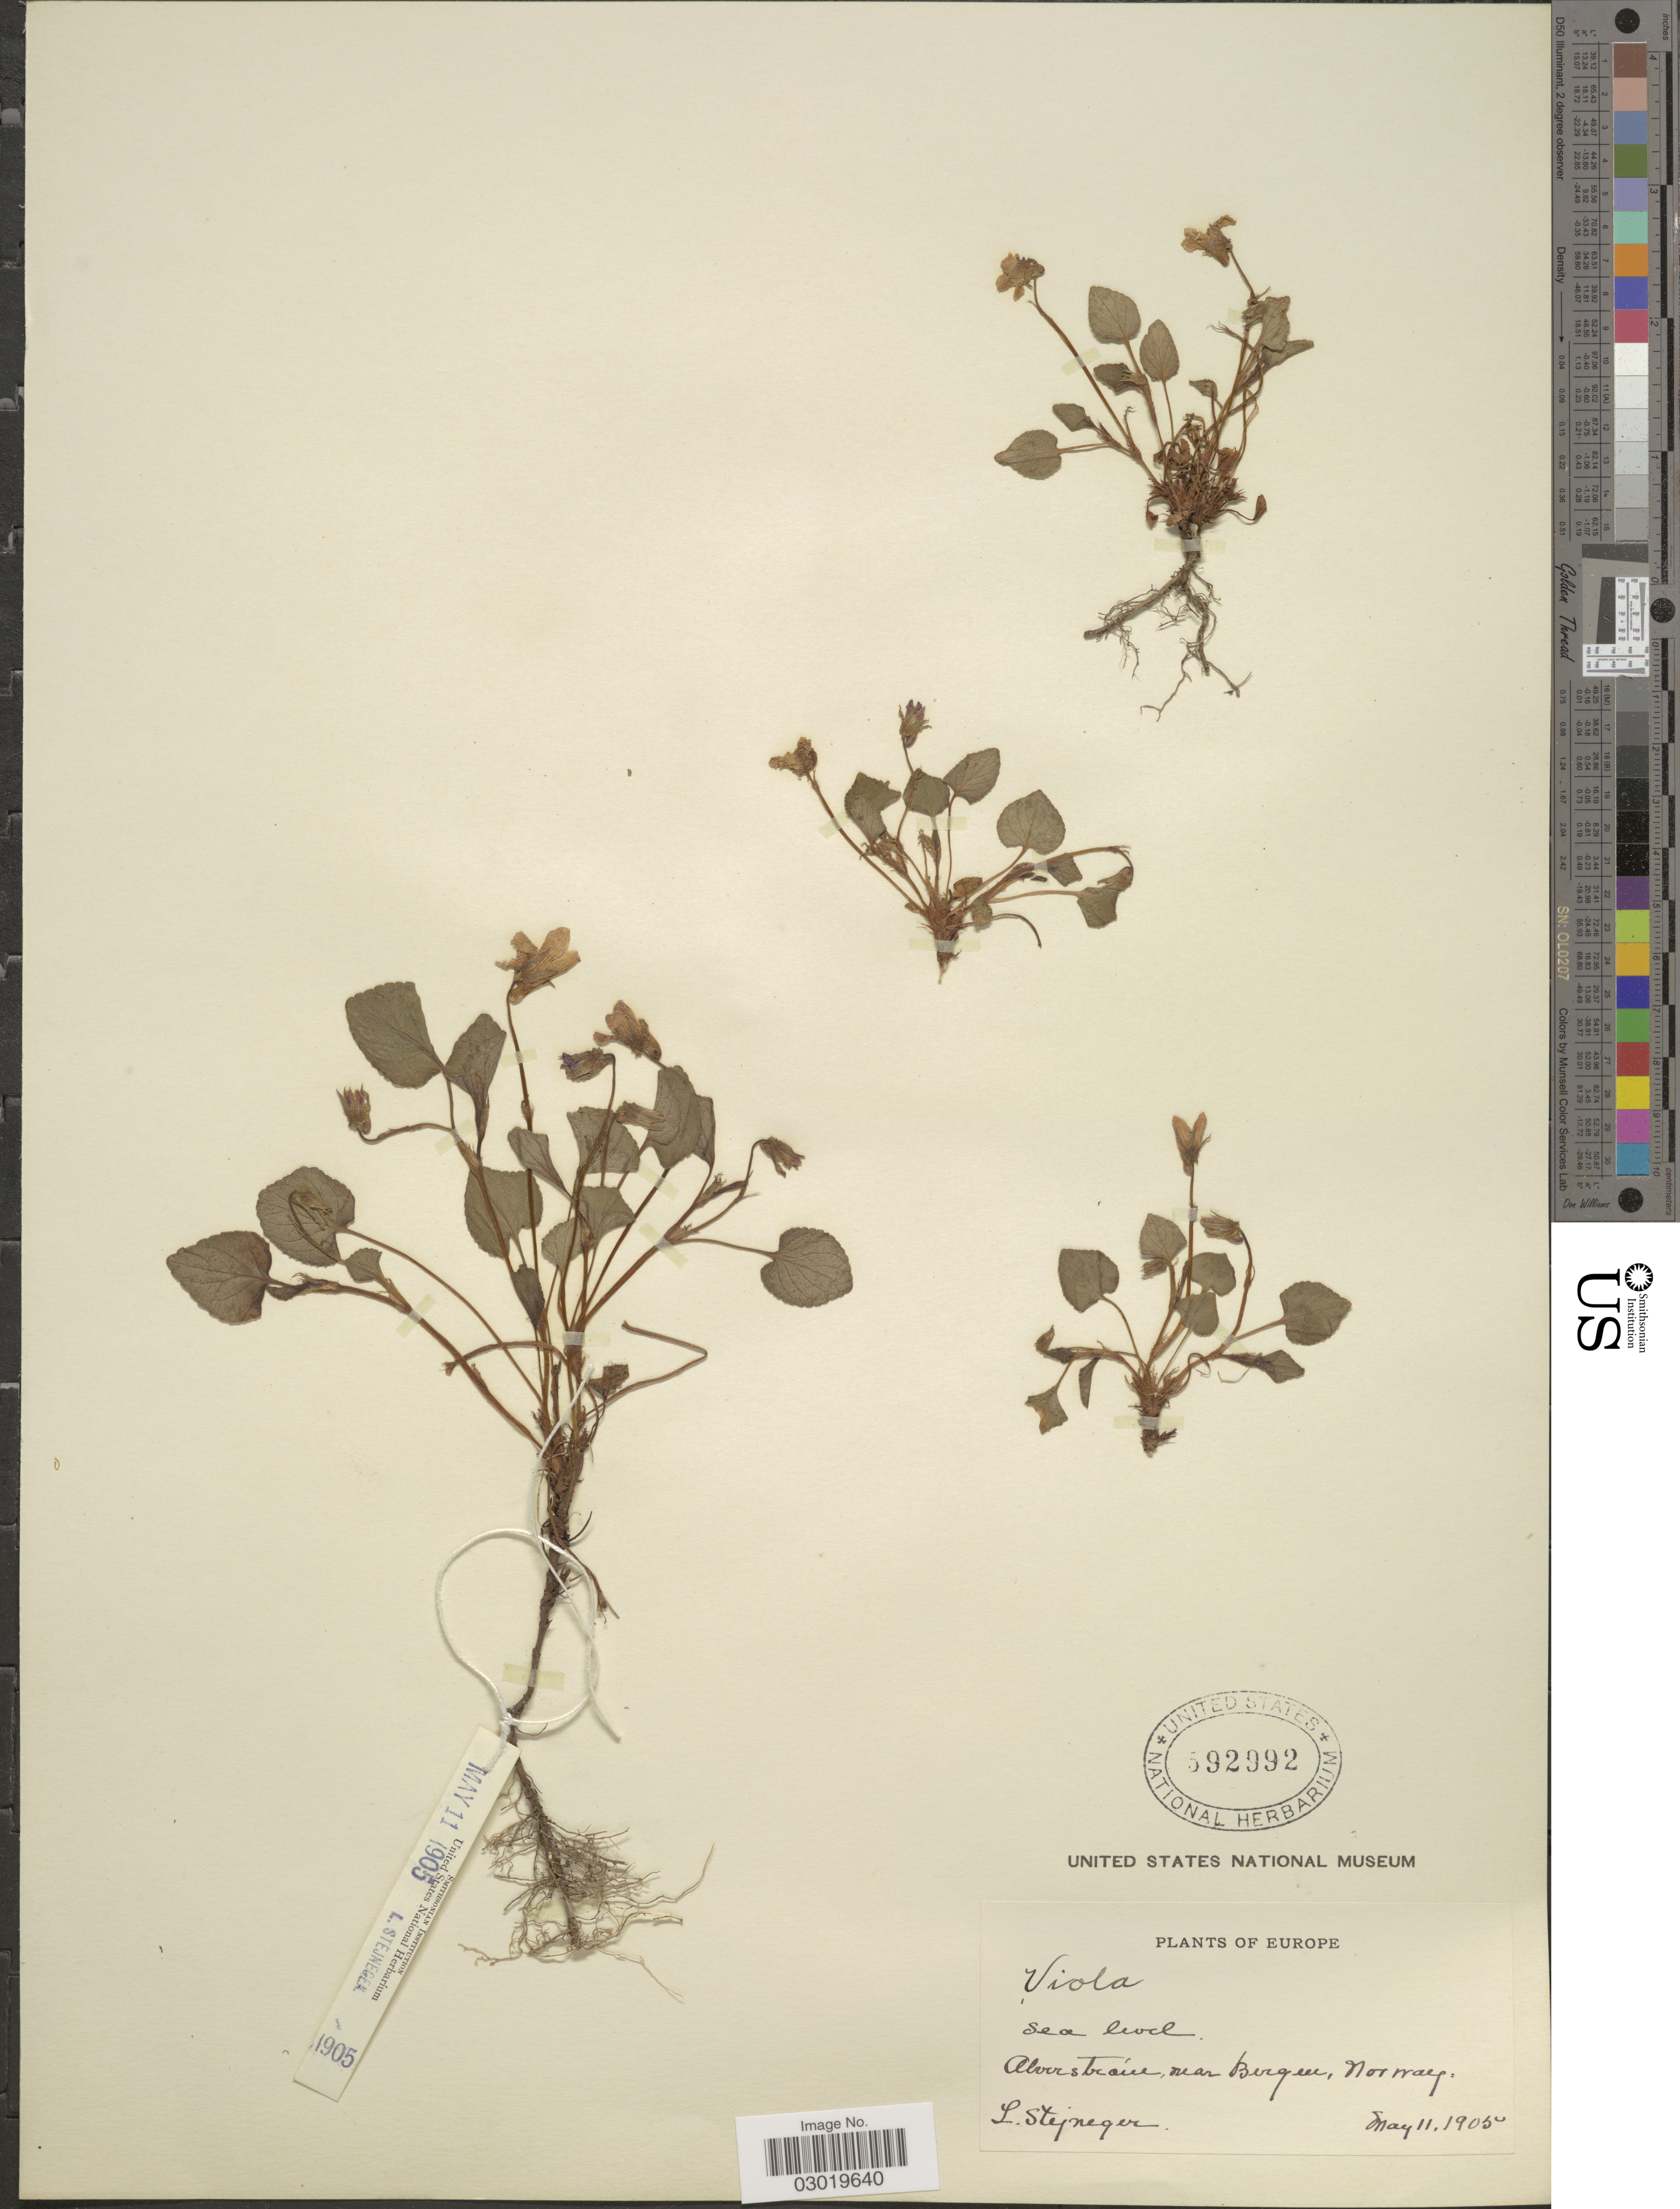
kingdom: Plantae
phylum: Tracheophyta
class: Magnoliopsida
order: Malpighiales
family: Violaceae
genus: Viola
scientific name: Viola sp.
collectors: L. Stejneger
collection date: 1905-05-11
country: Norway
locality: Alverstraum, near Bergen.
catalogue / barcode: US 592992